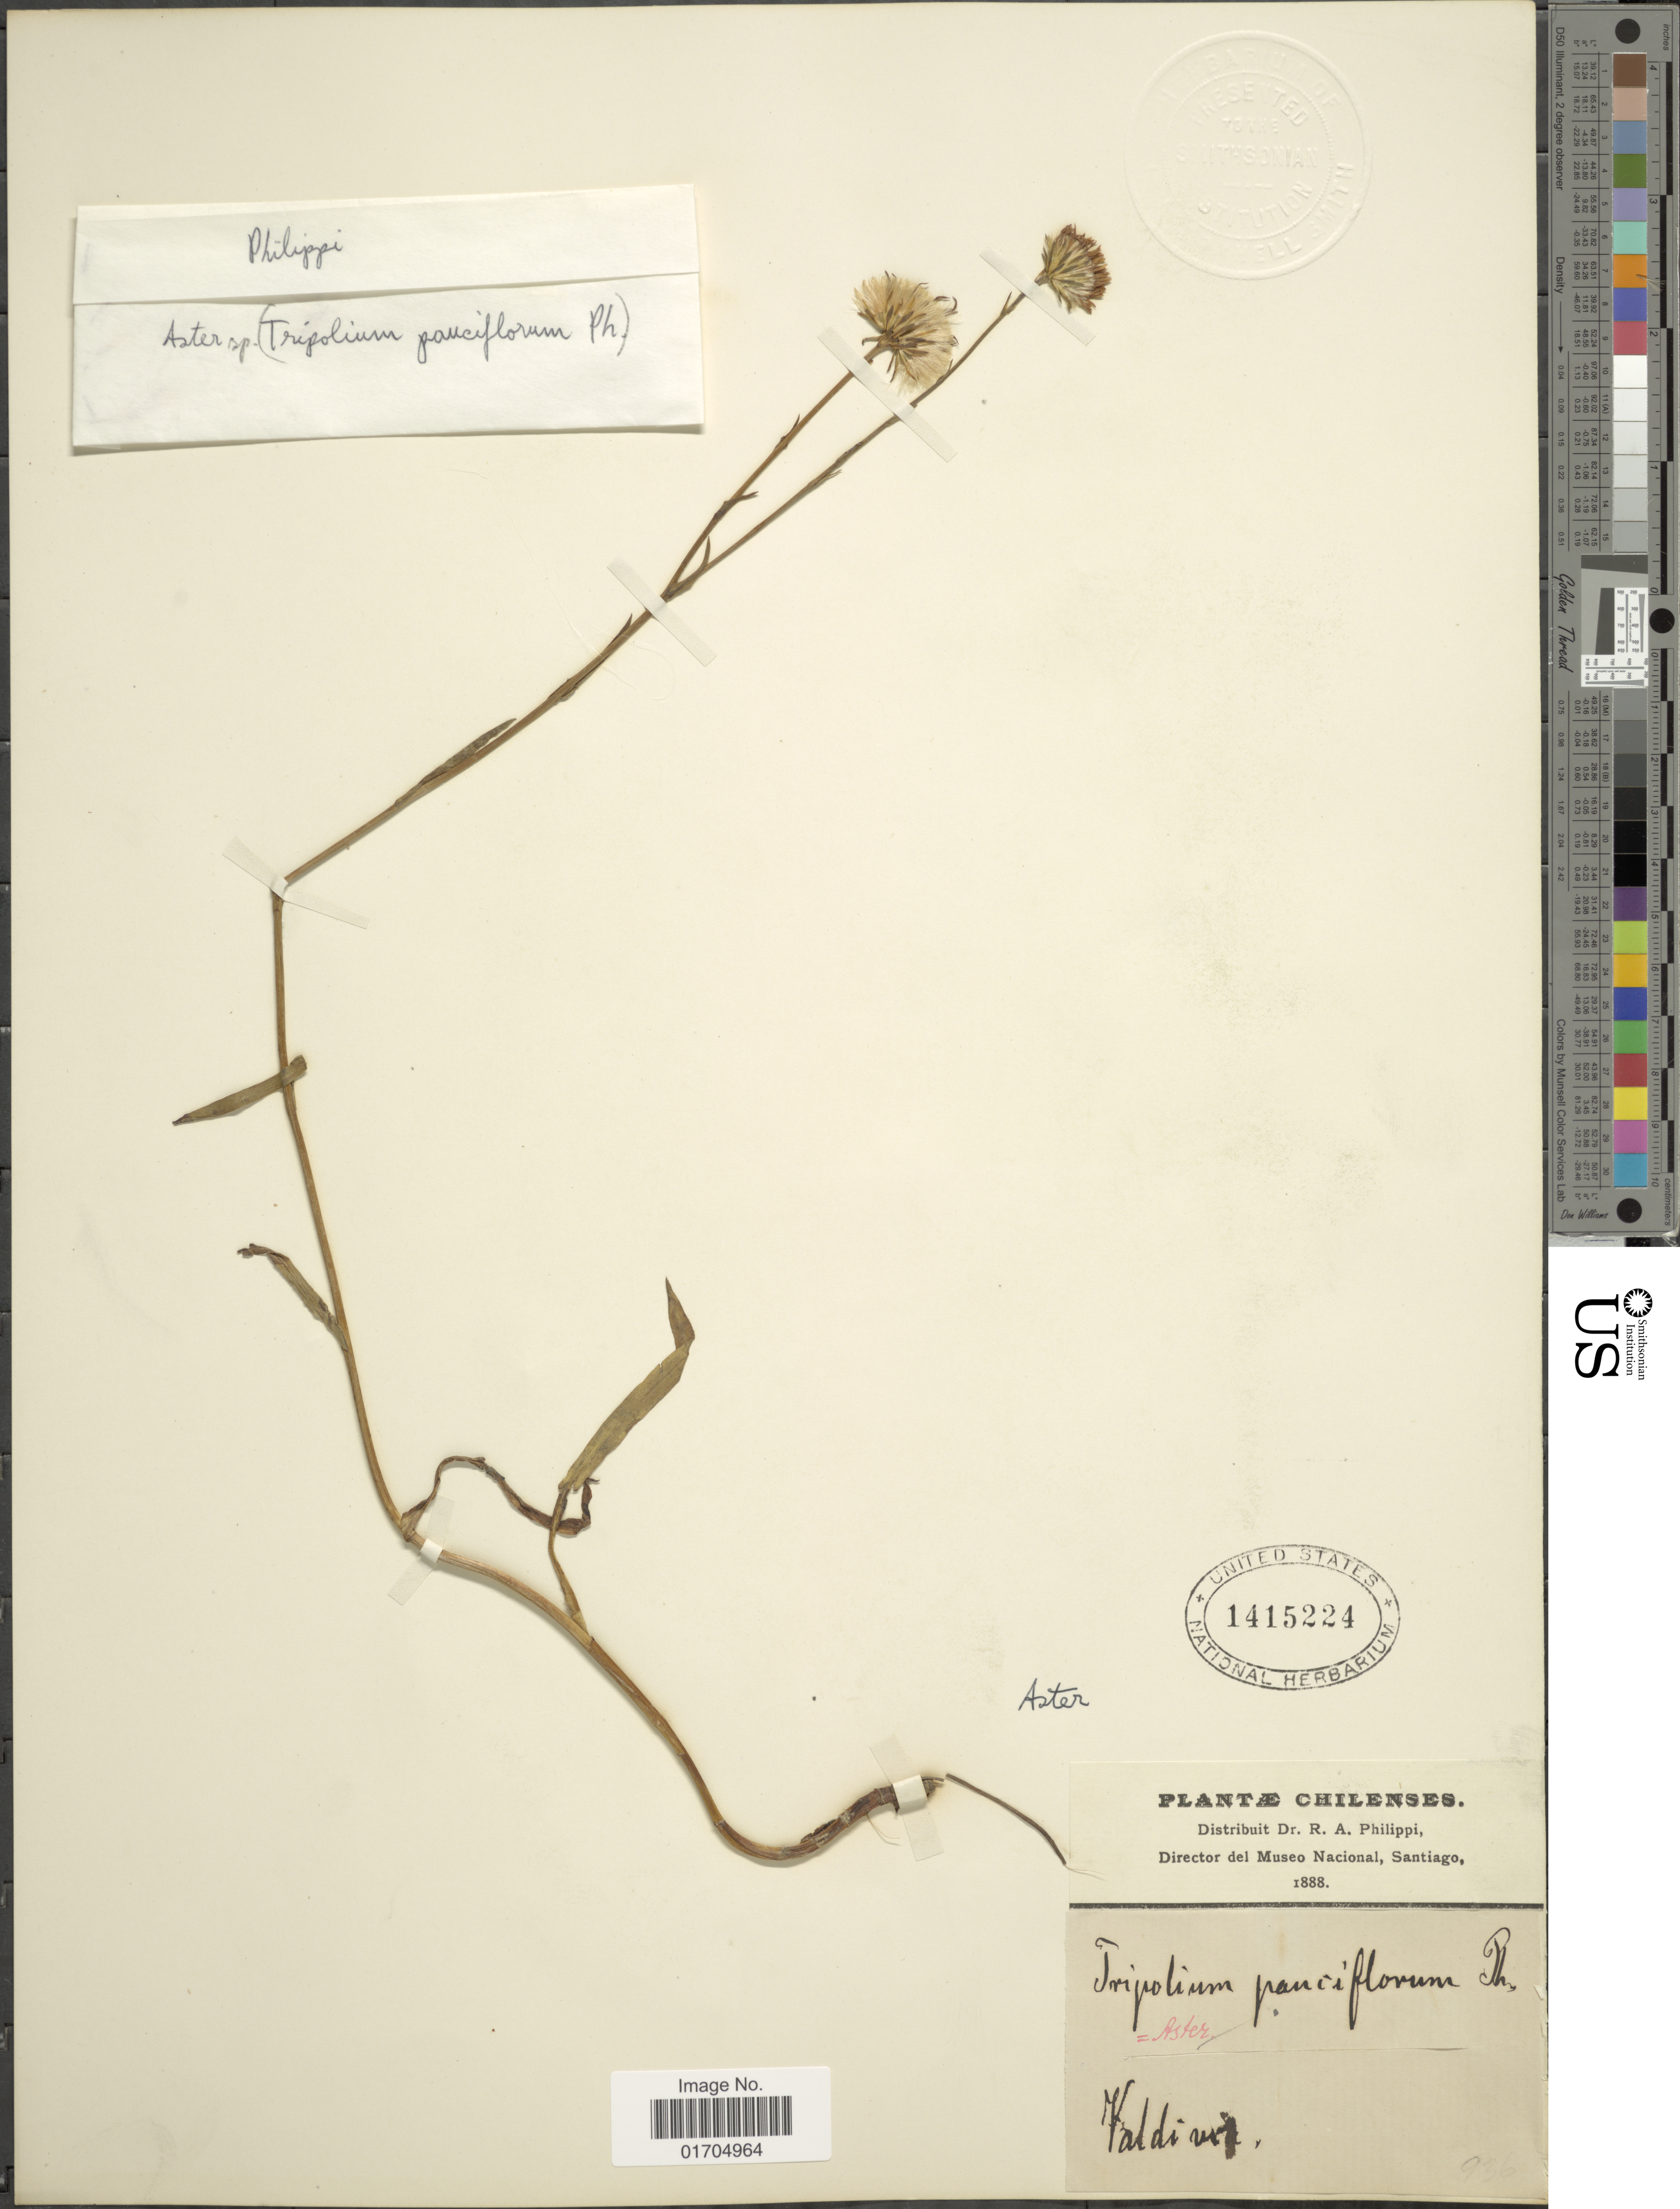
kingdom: Plantae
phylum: Tracheophyta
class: Magnoliopsida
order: Asterales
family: Asteraceae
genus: Symphyotrichum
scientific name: Symphyotrichum glabrifolium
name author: (DC.) G.L. Nesom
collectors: R. A. Philippi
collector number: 936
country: Chile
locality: Valdivia.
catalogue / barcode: US 1415224